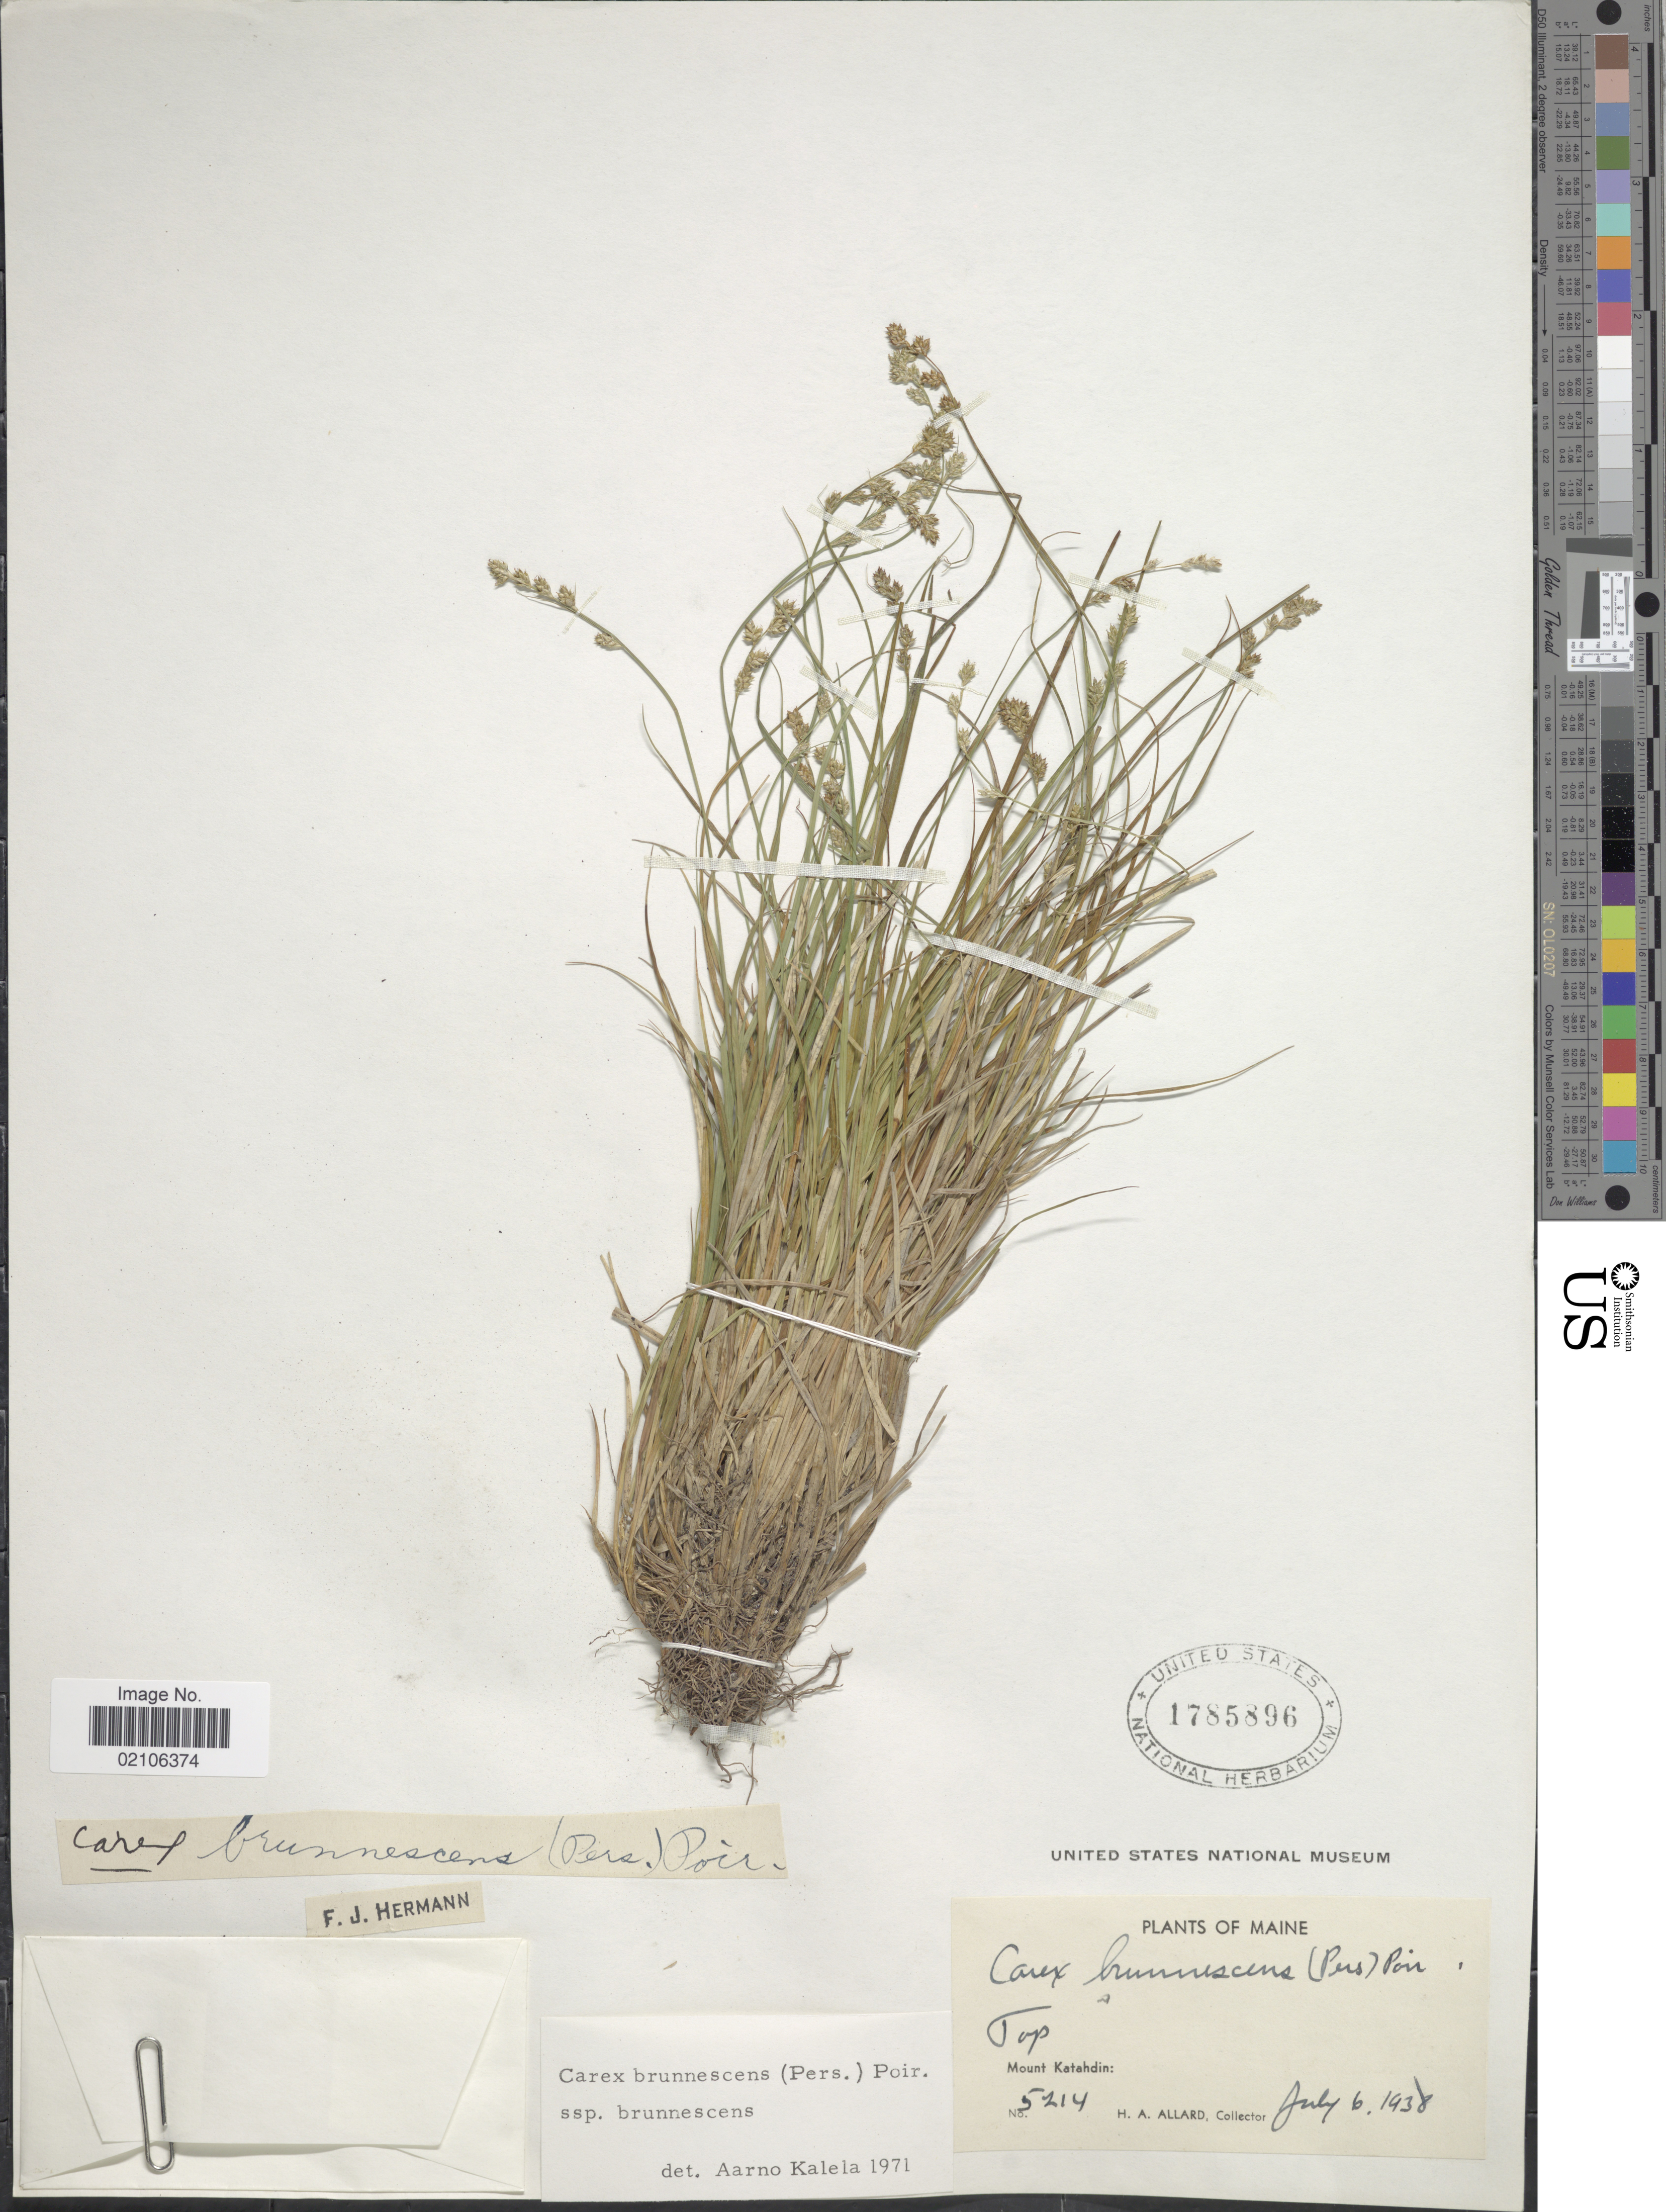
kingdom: Plantae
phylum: Tracheophyta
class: Liliopsida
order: Poales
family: Cyperaceae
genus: Carex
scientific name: Carex brunnescens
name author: (Pers.) Poir.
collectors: H. A. Allard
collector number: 5214*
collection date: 1938-07-06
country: United States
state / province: Maine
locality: Top, Mount Katahdin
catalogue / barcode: US 1785896